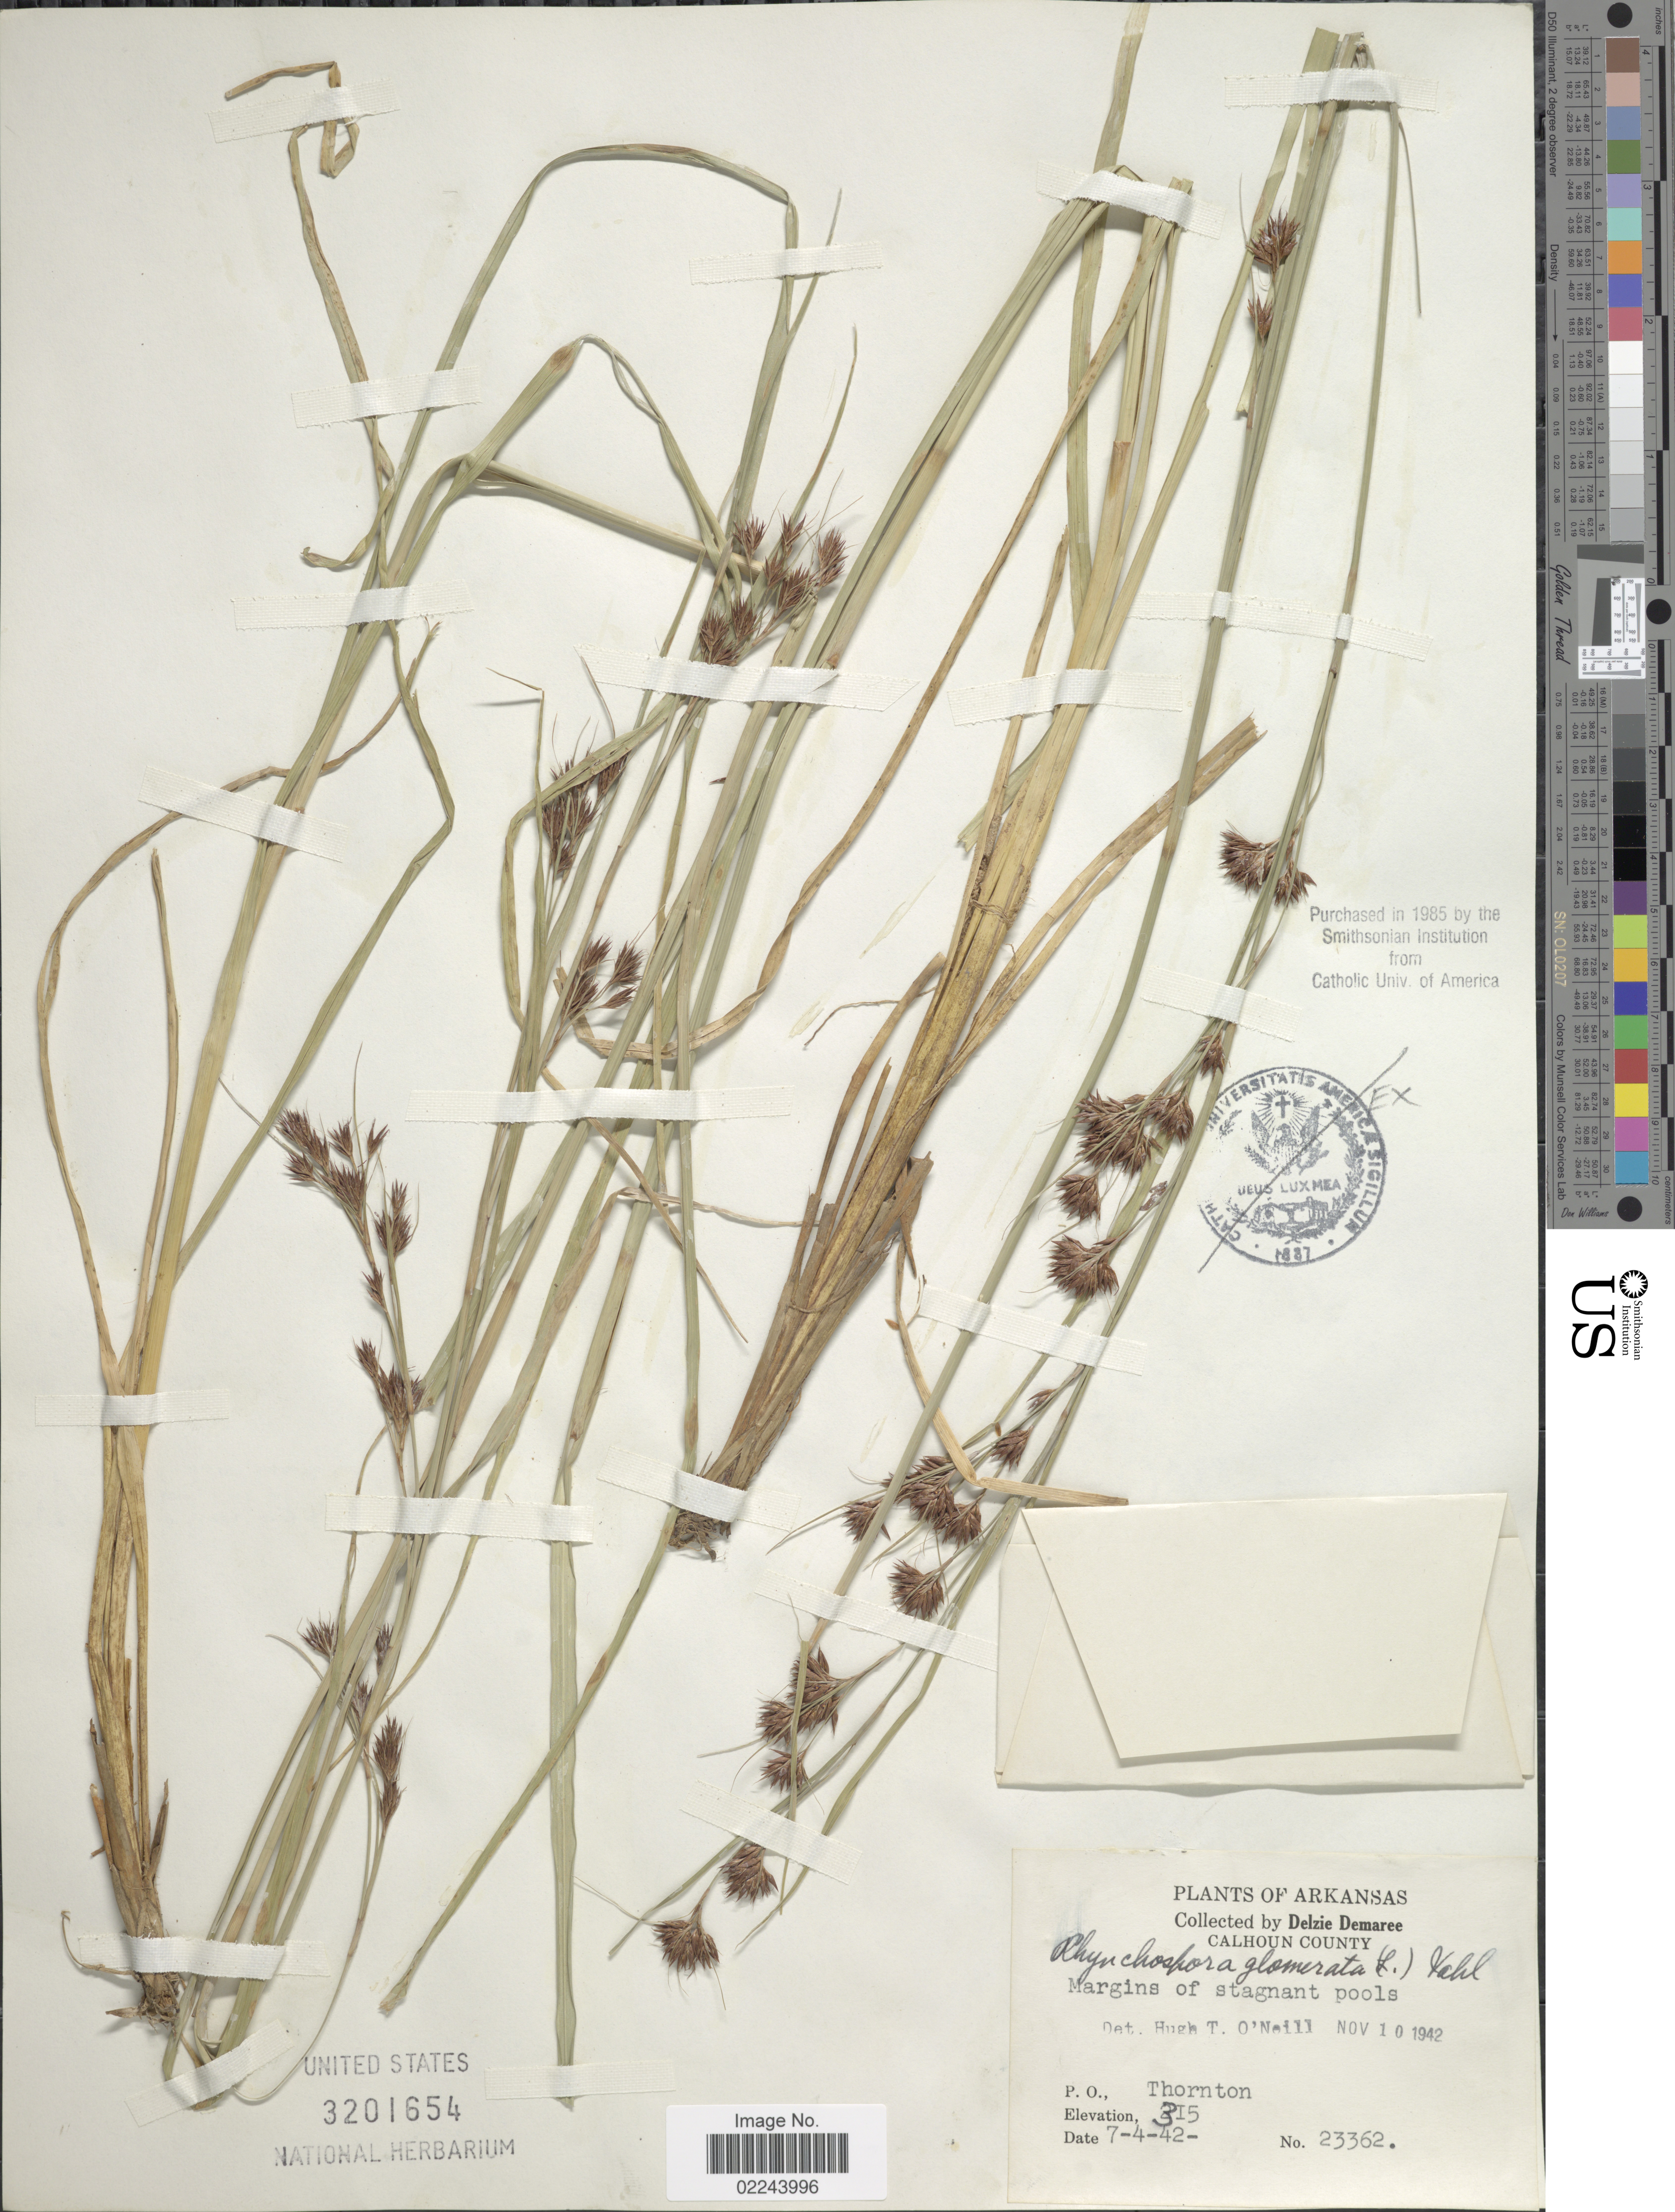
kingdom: Plantae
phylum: Tracheophyta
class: Liliopsida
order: Poales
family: Cyperaceae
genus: Rhynchospora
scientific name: Rhynchospora glomerata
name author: (L.) Vahl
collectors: D. Demaree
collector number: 23362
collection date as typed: Transcribed d/m/y: 4/7/42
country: United States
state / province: Arkansas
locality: Calhoun County, P.O. Thornton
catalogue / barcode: US 3201654